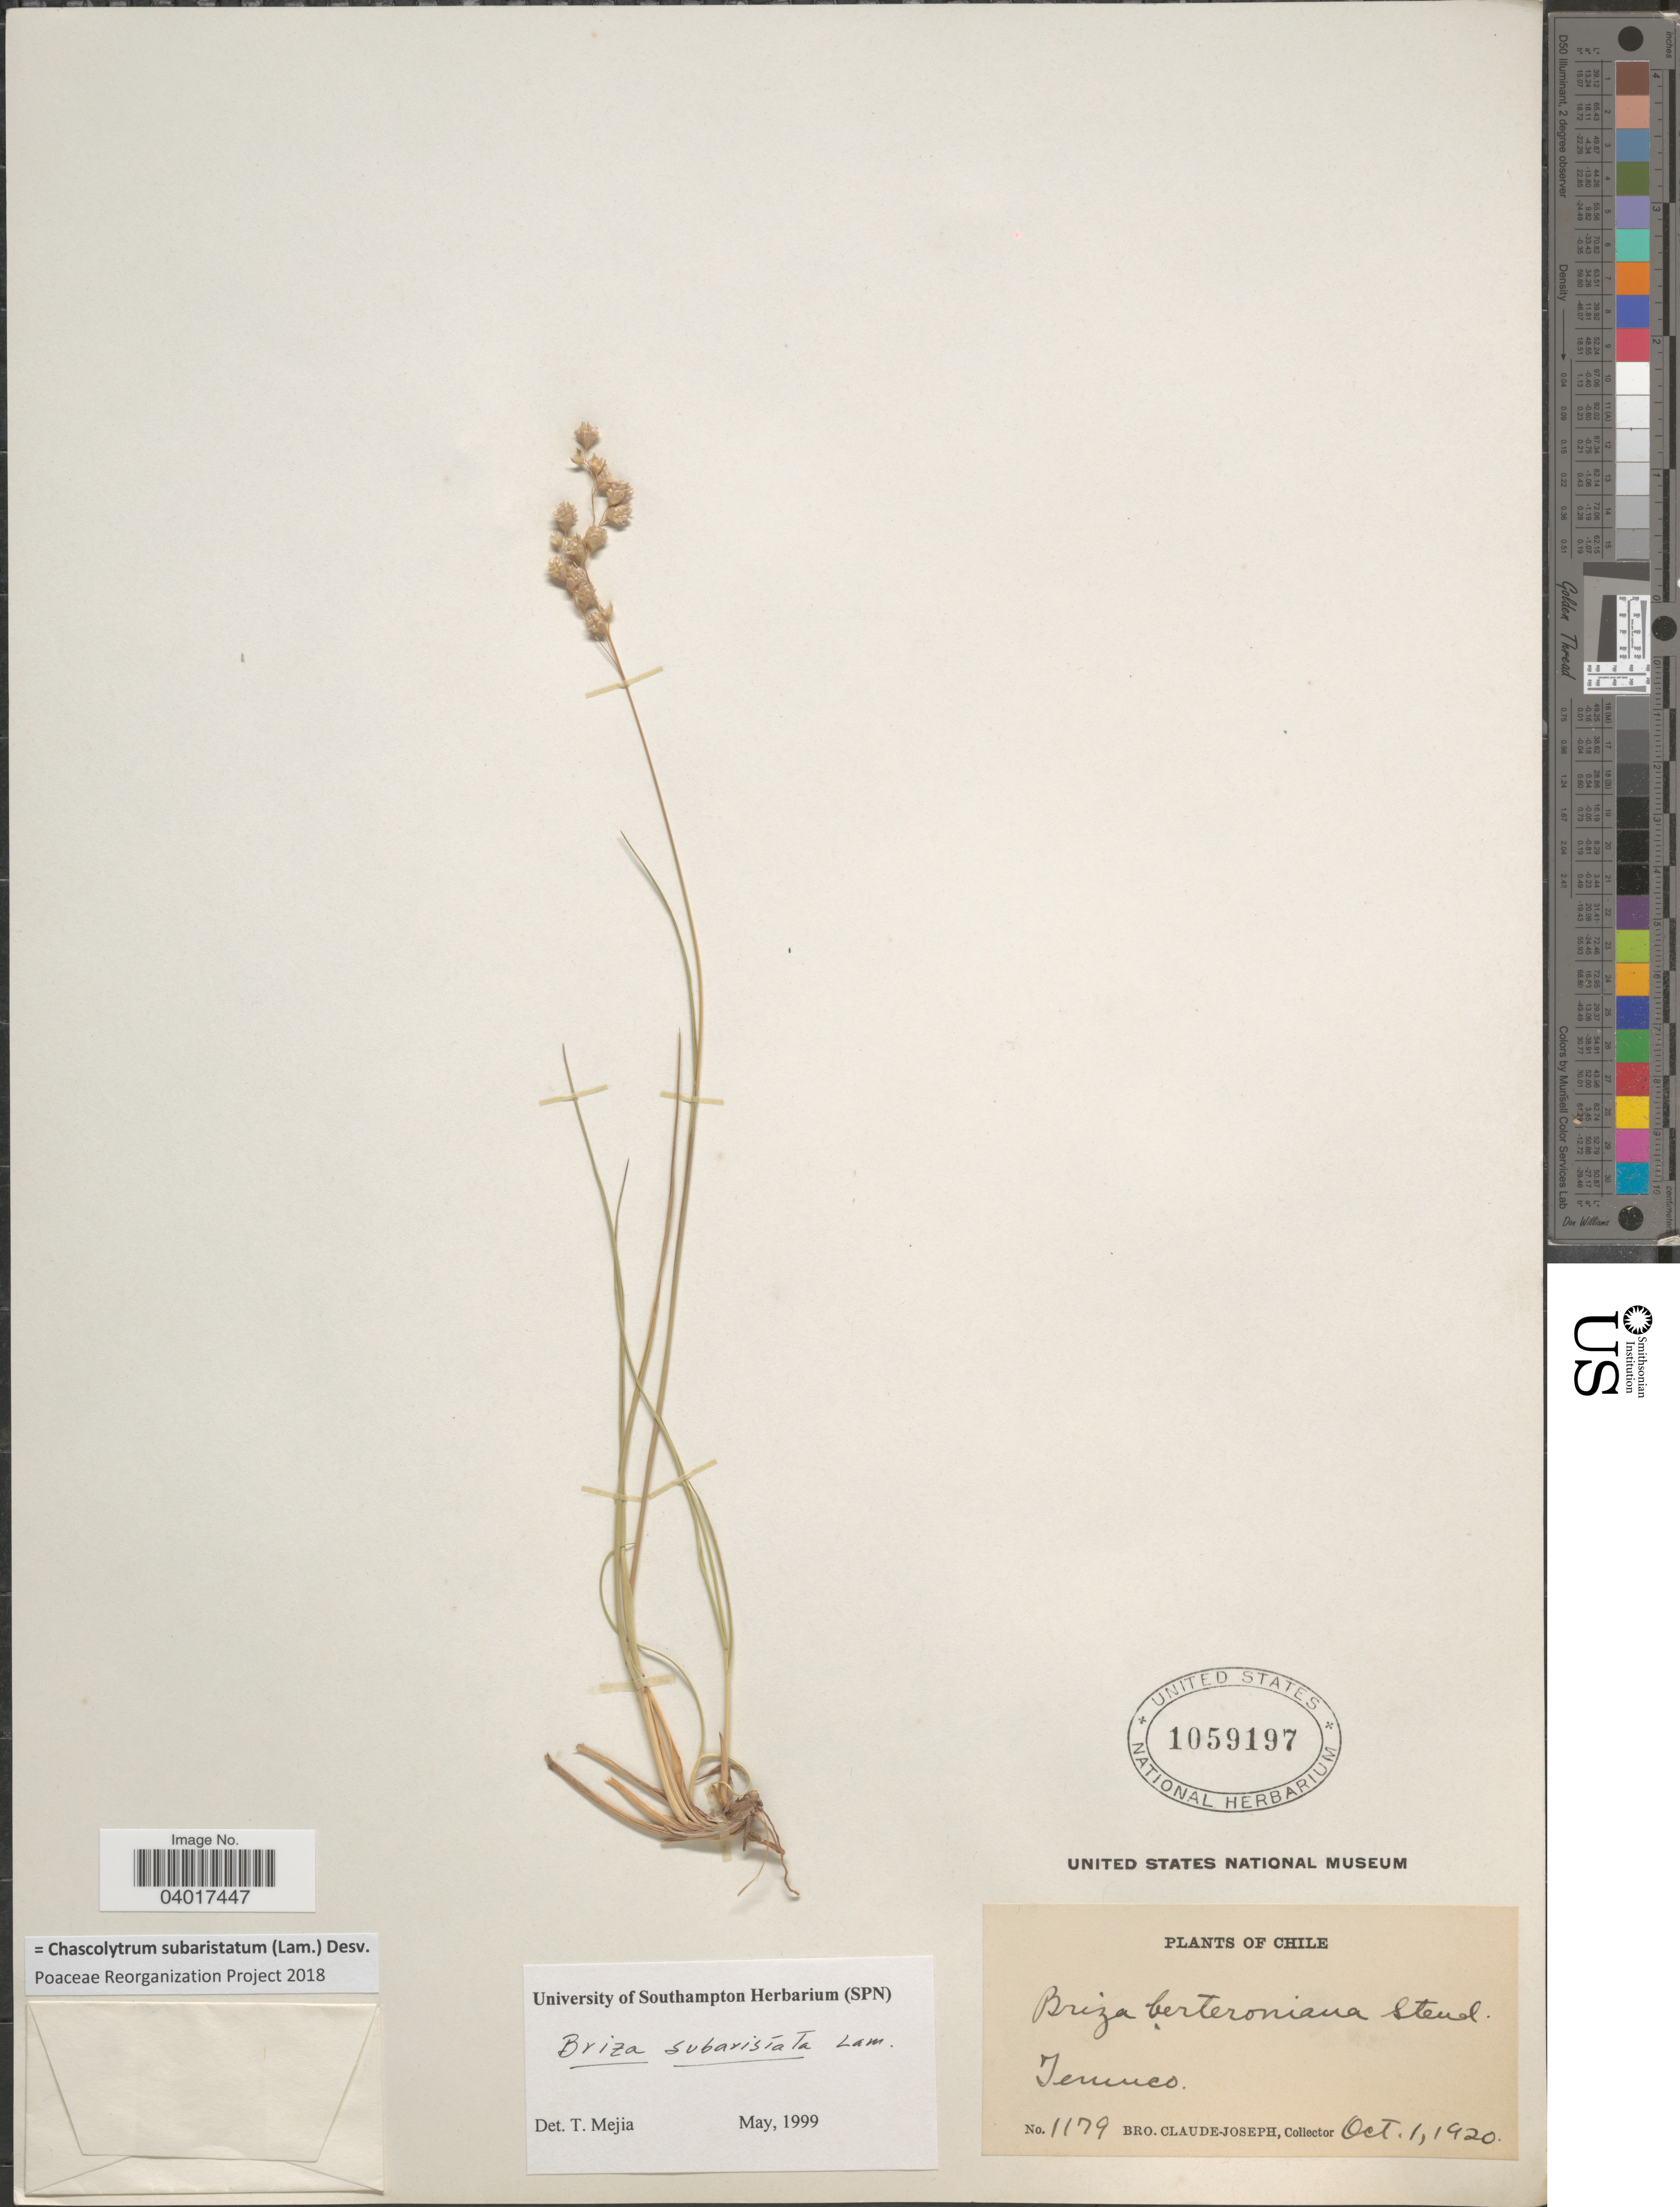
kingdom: Plantae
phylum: Tracheophyta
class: Liliopsida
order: Poales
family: Poaceae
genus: Chascolytrum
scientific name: Chascolytrum subaristatum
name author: (Lam.) Desv.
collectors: Bro. Claude-Joseph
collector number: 1179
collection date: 1920-10-01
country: Chile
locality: Temuco.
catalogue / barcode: US 1059197